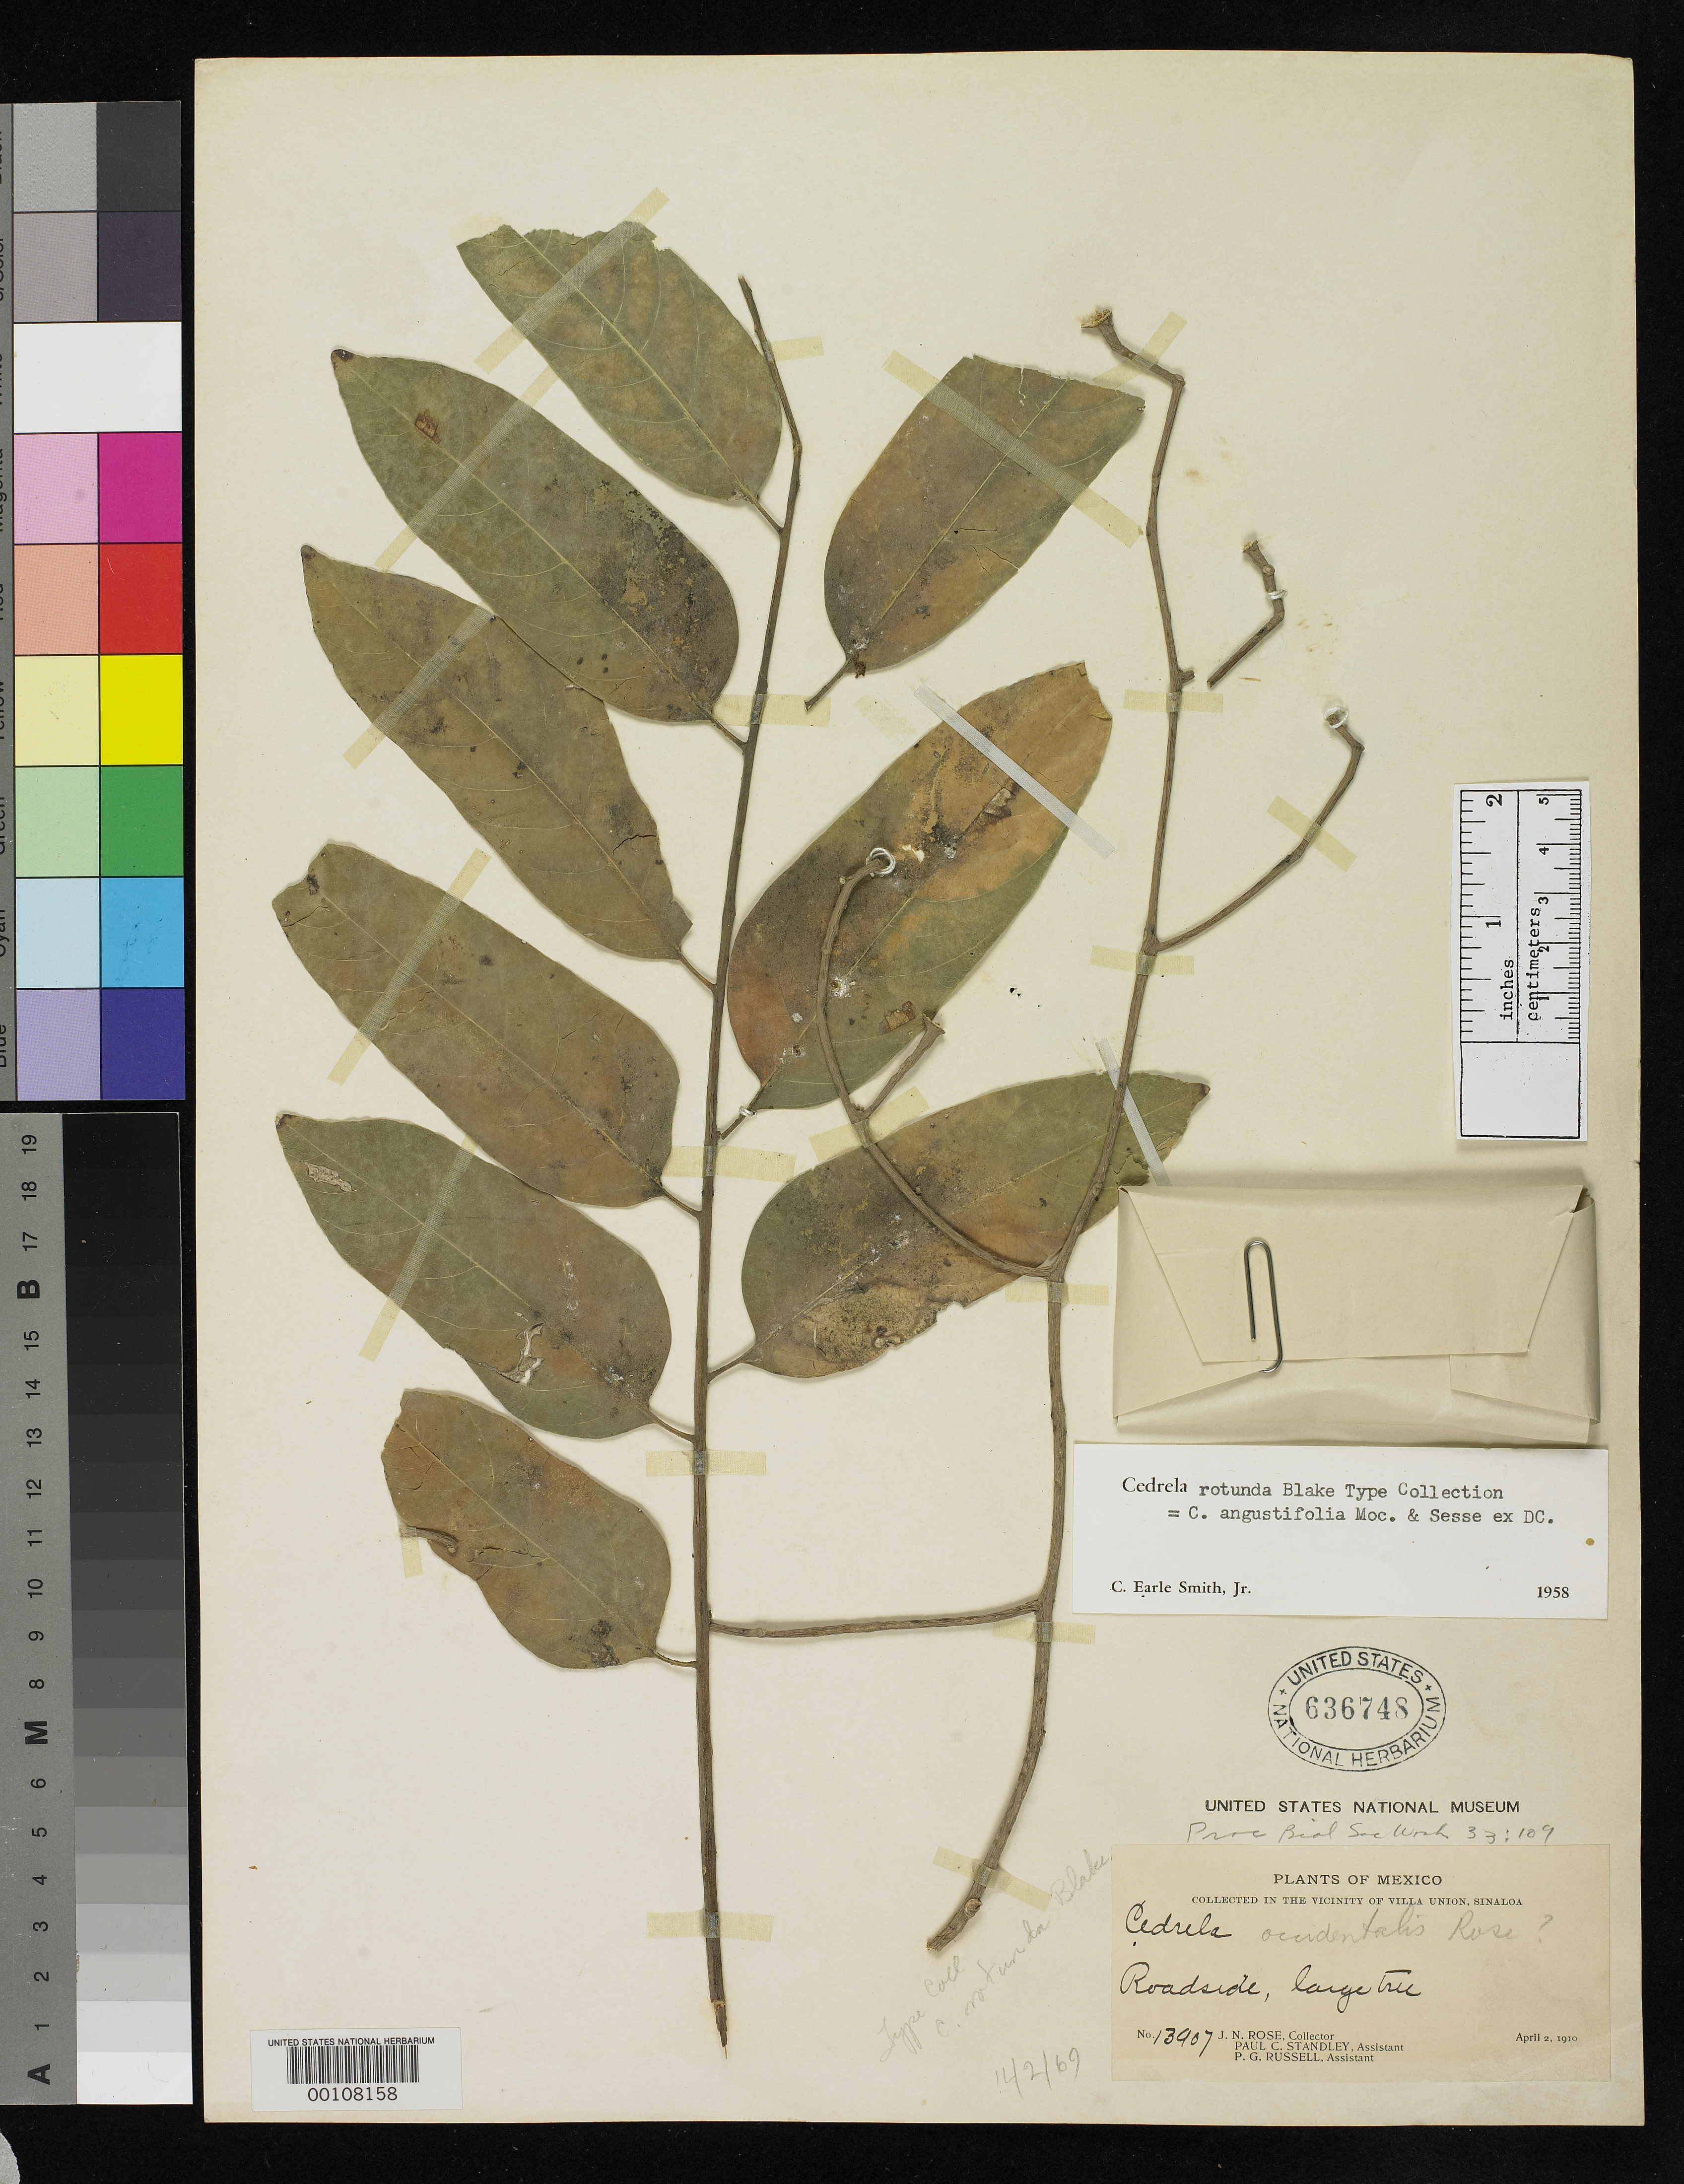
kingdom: Plantae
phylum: Tracheophyta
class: Magnoliopsida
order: Sapindales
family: Meliaceae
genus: Cedrela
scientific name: Cedrela rotunda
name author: S.F. Blake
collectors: J. N. Rose, P. C. Standley & P. G. Russell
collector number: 13907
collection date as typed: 12 Apr 1910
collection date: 1910-04-12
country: Mexico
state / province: Sinaloa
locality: Villa Union.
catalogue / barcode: US 636748